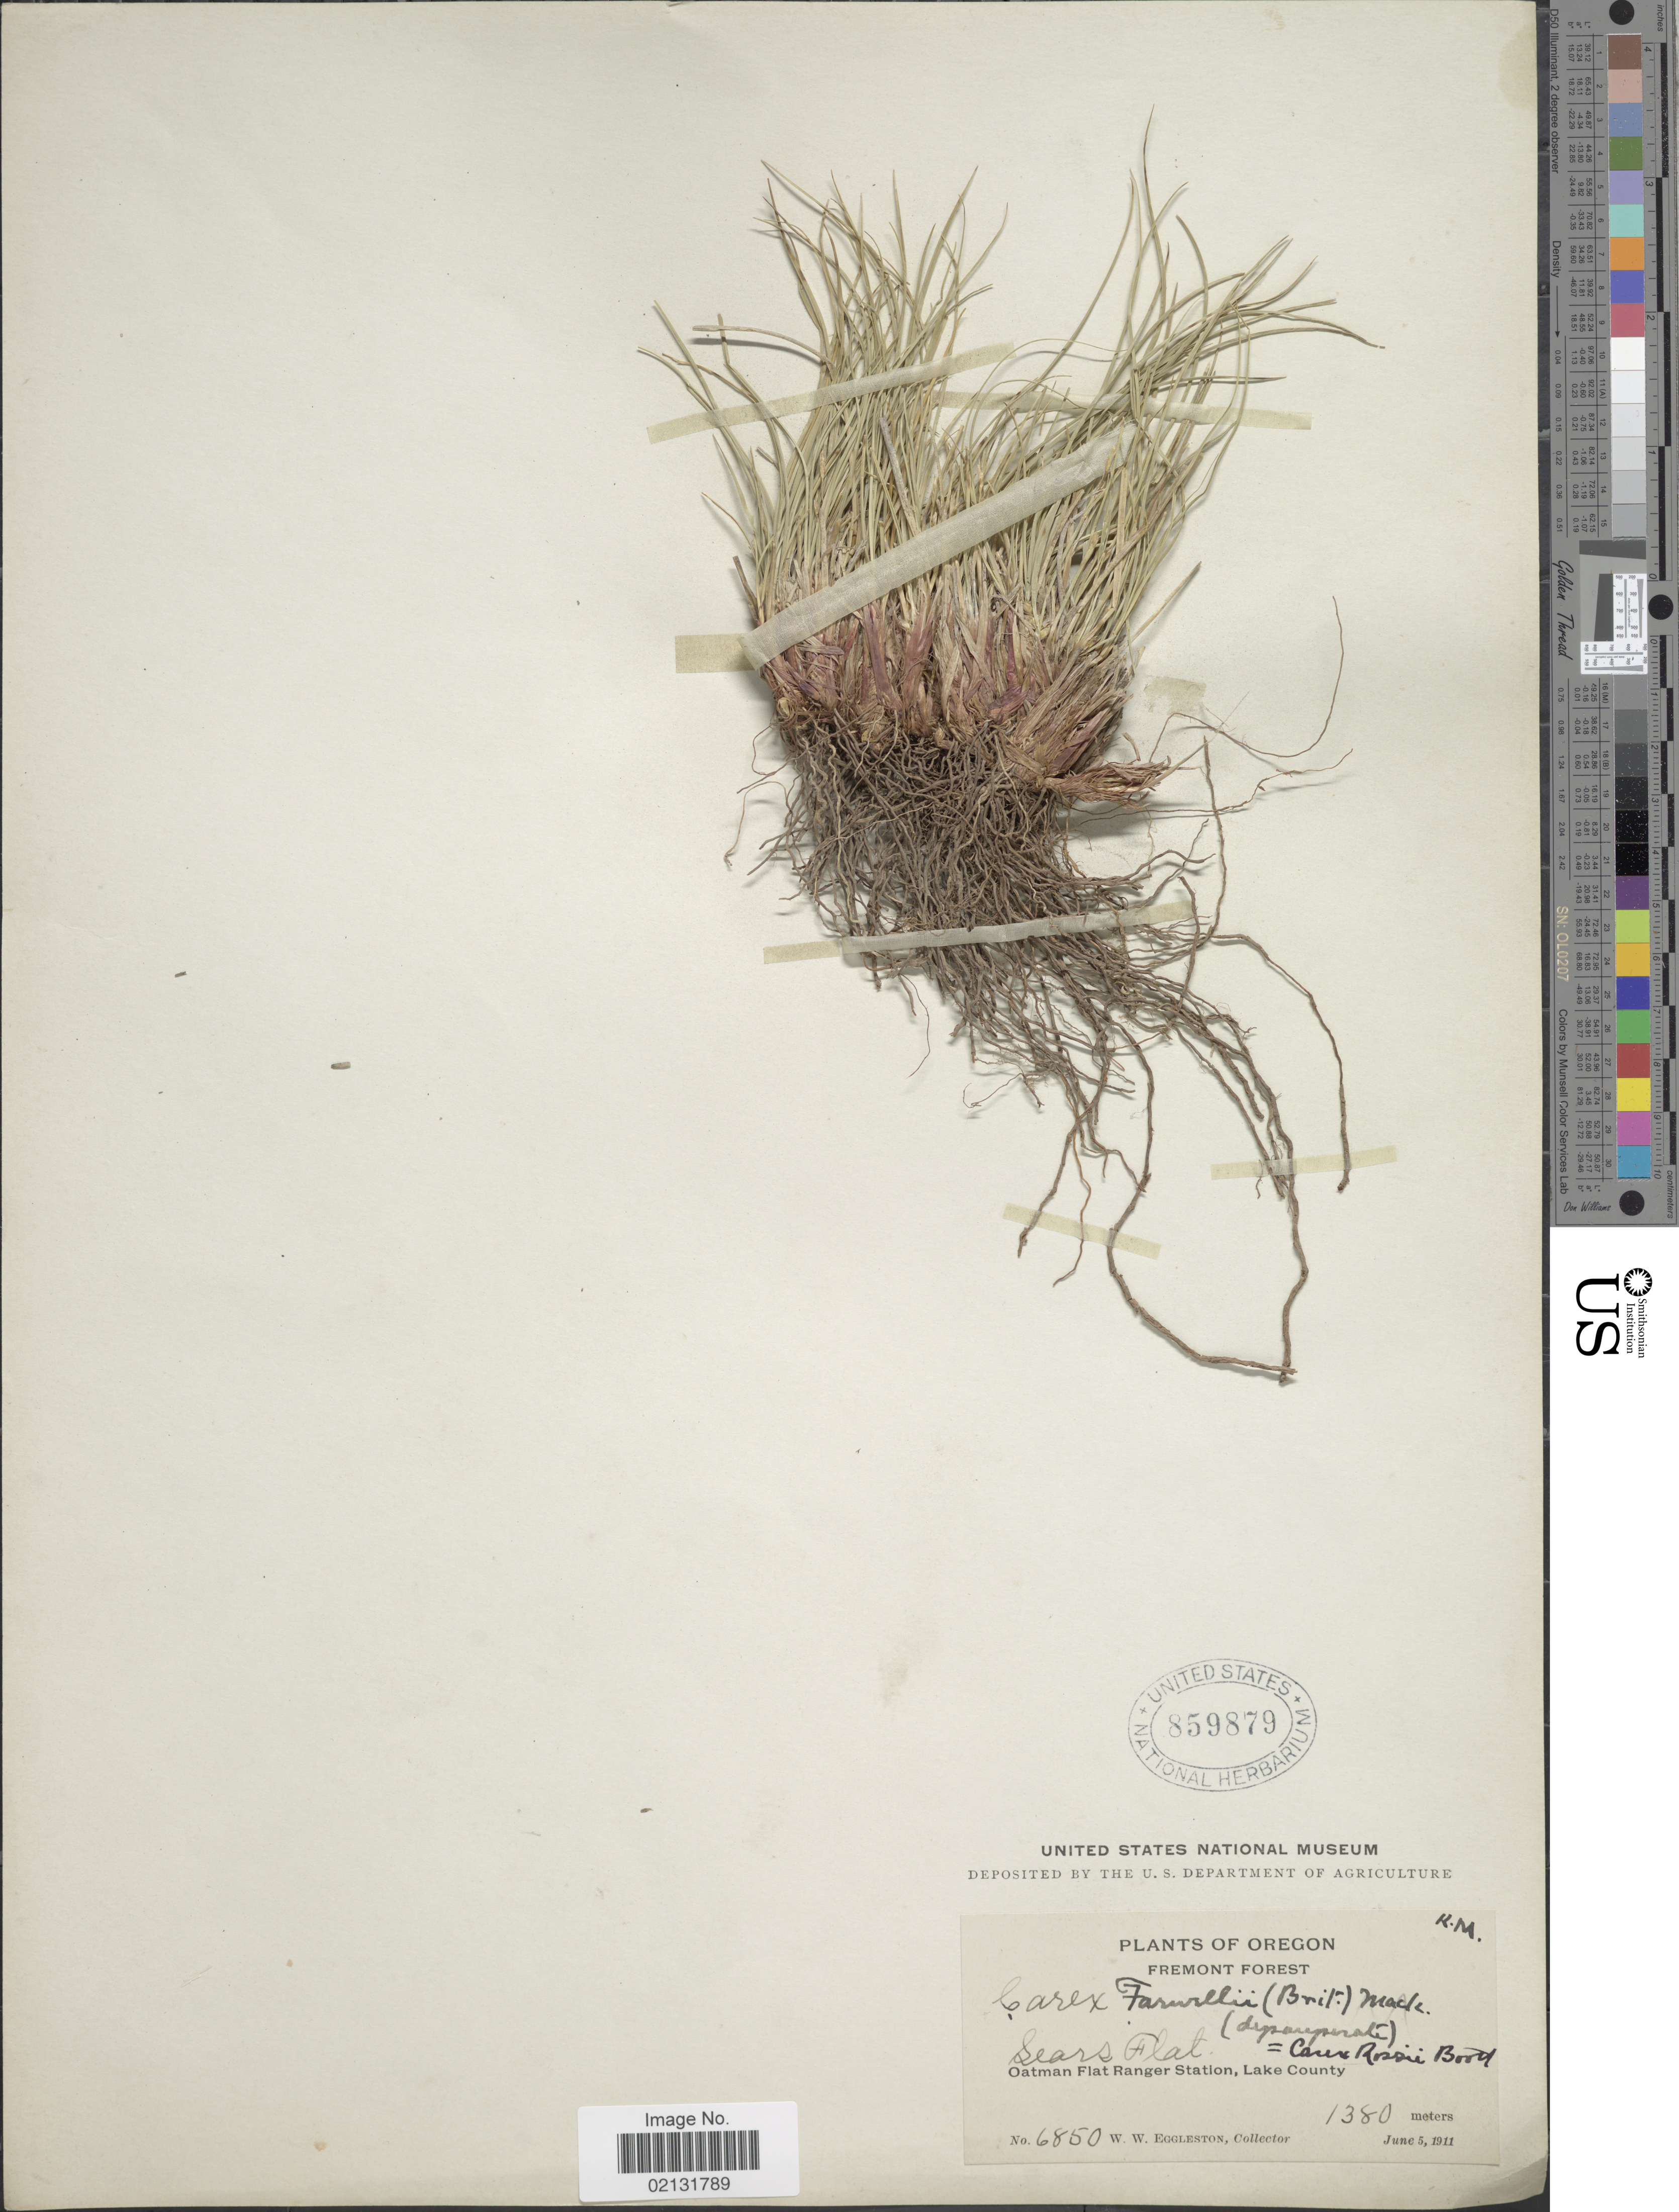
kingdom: Plantae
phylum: Tracheophyta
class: Liliopsida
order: Poales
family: Cyperaceae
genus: Carex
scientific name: Carex rossii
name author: Boott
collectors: W. W. Eggleston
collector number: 6850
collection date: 1911-06-05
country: United States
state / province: Oregon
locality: Fremont Forest, Sears Flat, Oatman Flat Ranger Station, Lake County.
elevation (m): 1380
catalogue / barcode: US 859879